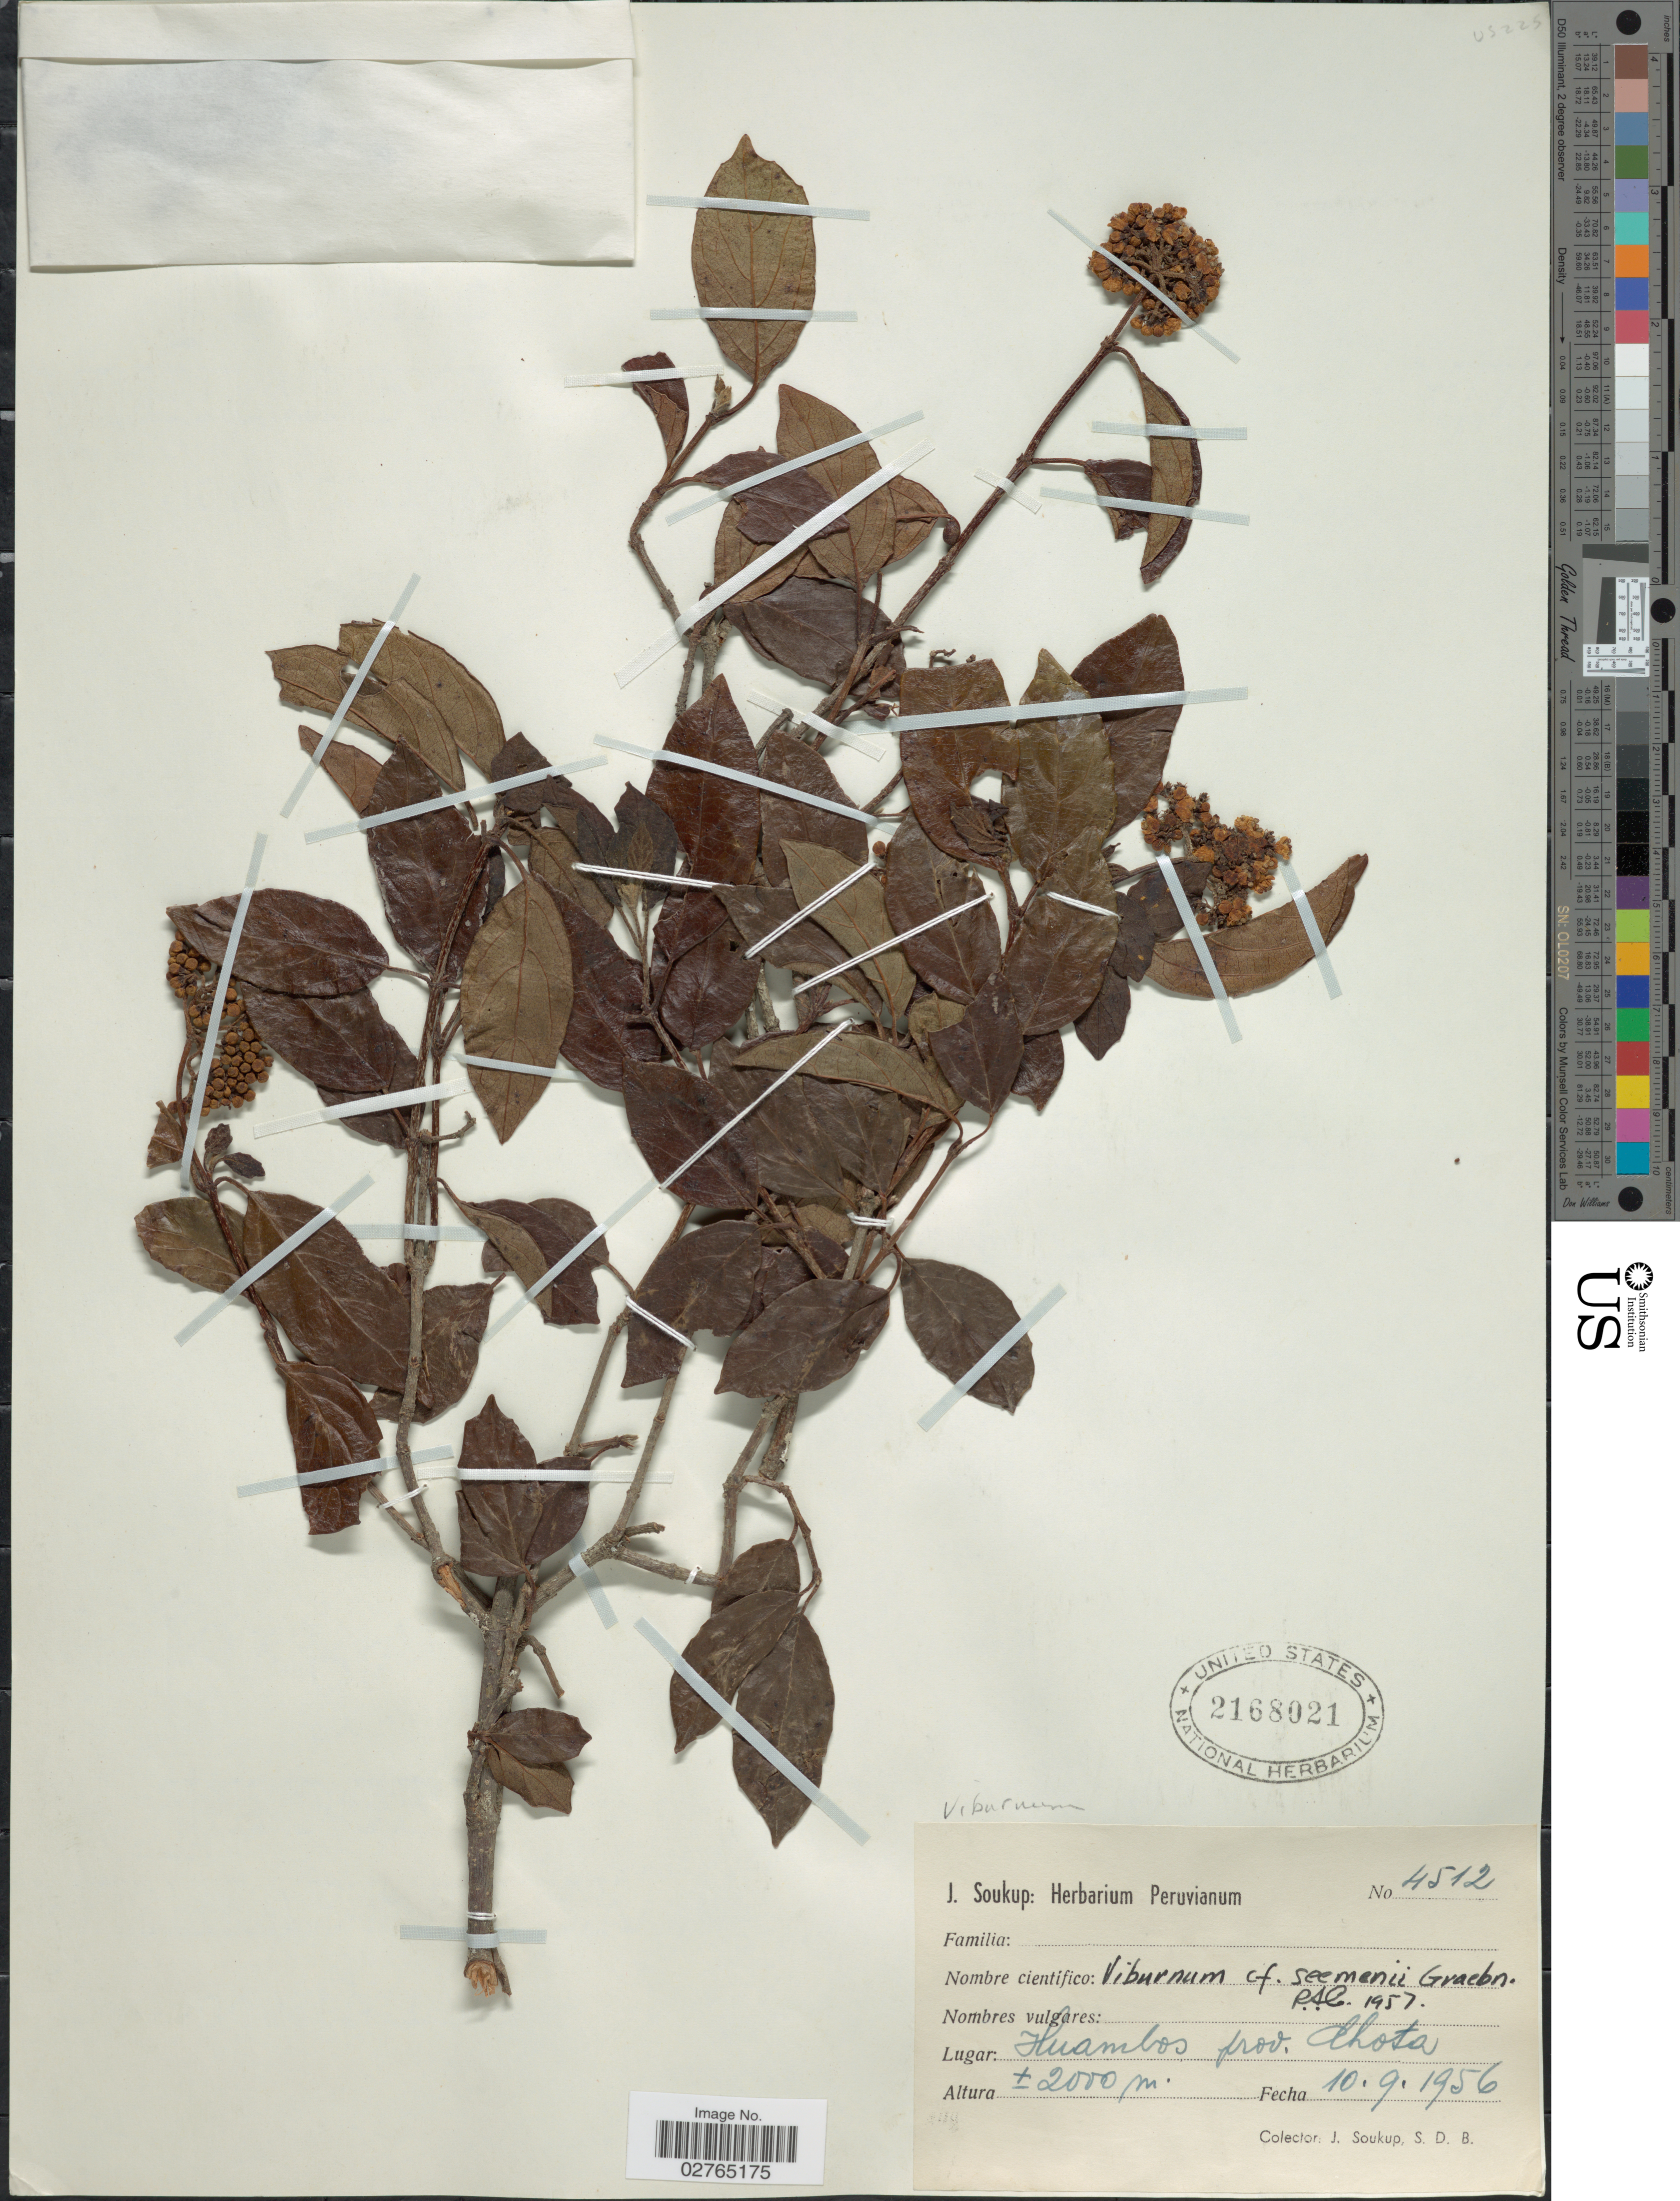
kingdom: Plantae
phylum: Tracheophyta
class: Magnoliopsida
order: Dipsacales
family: Viburnaceae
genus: Viburnum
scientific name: Viburnum seemenii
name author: Graebn. in Urb.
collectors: J. Soukop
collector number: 4512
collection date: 1956-09-10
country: Peru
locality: Huambos, prov. Chota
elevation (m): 2000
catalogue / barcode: US 2168021